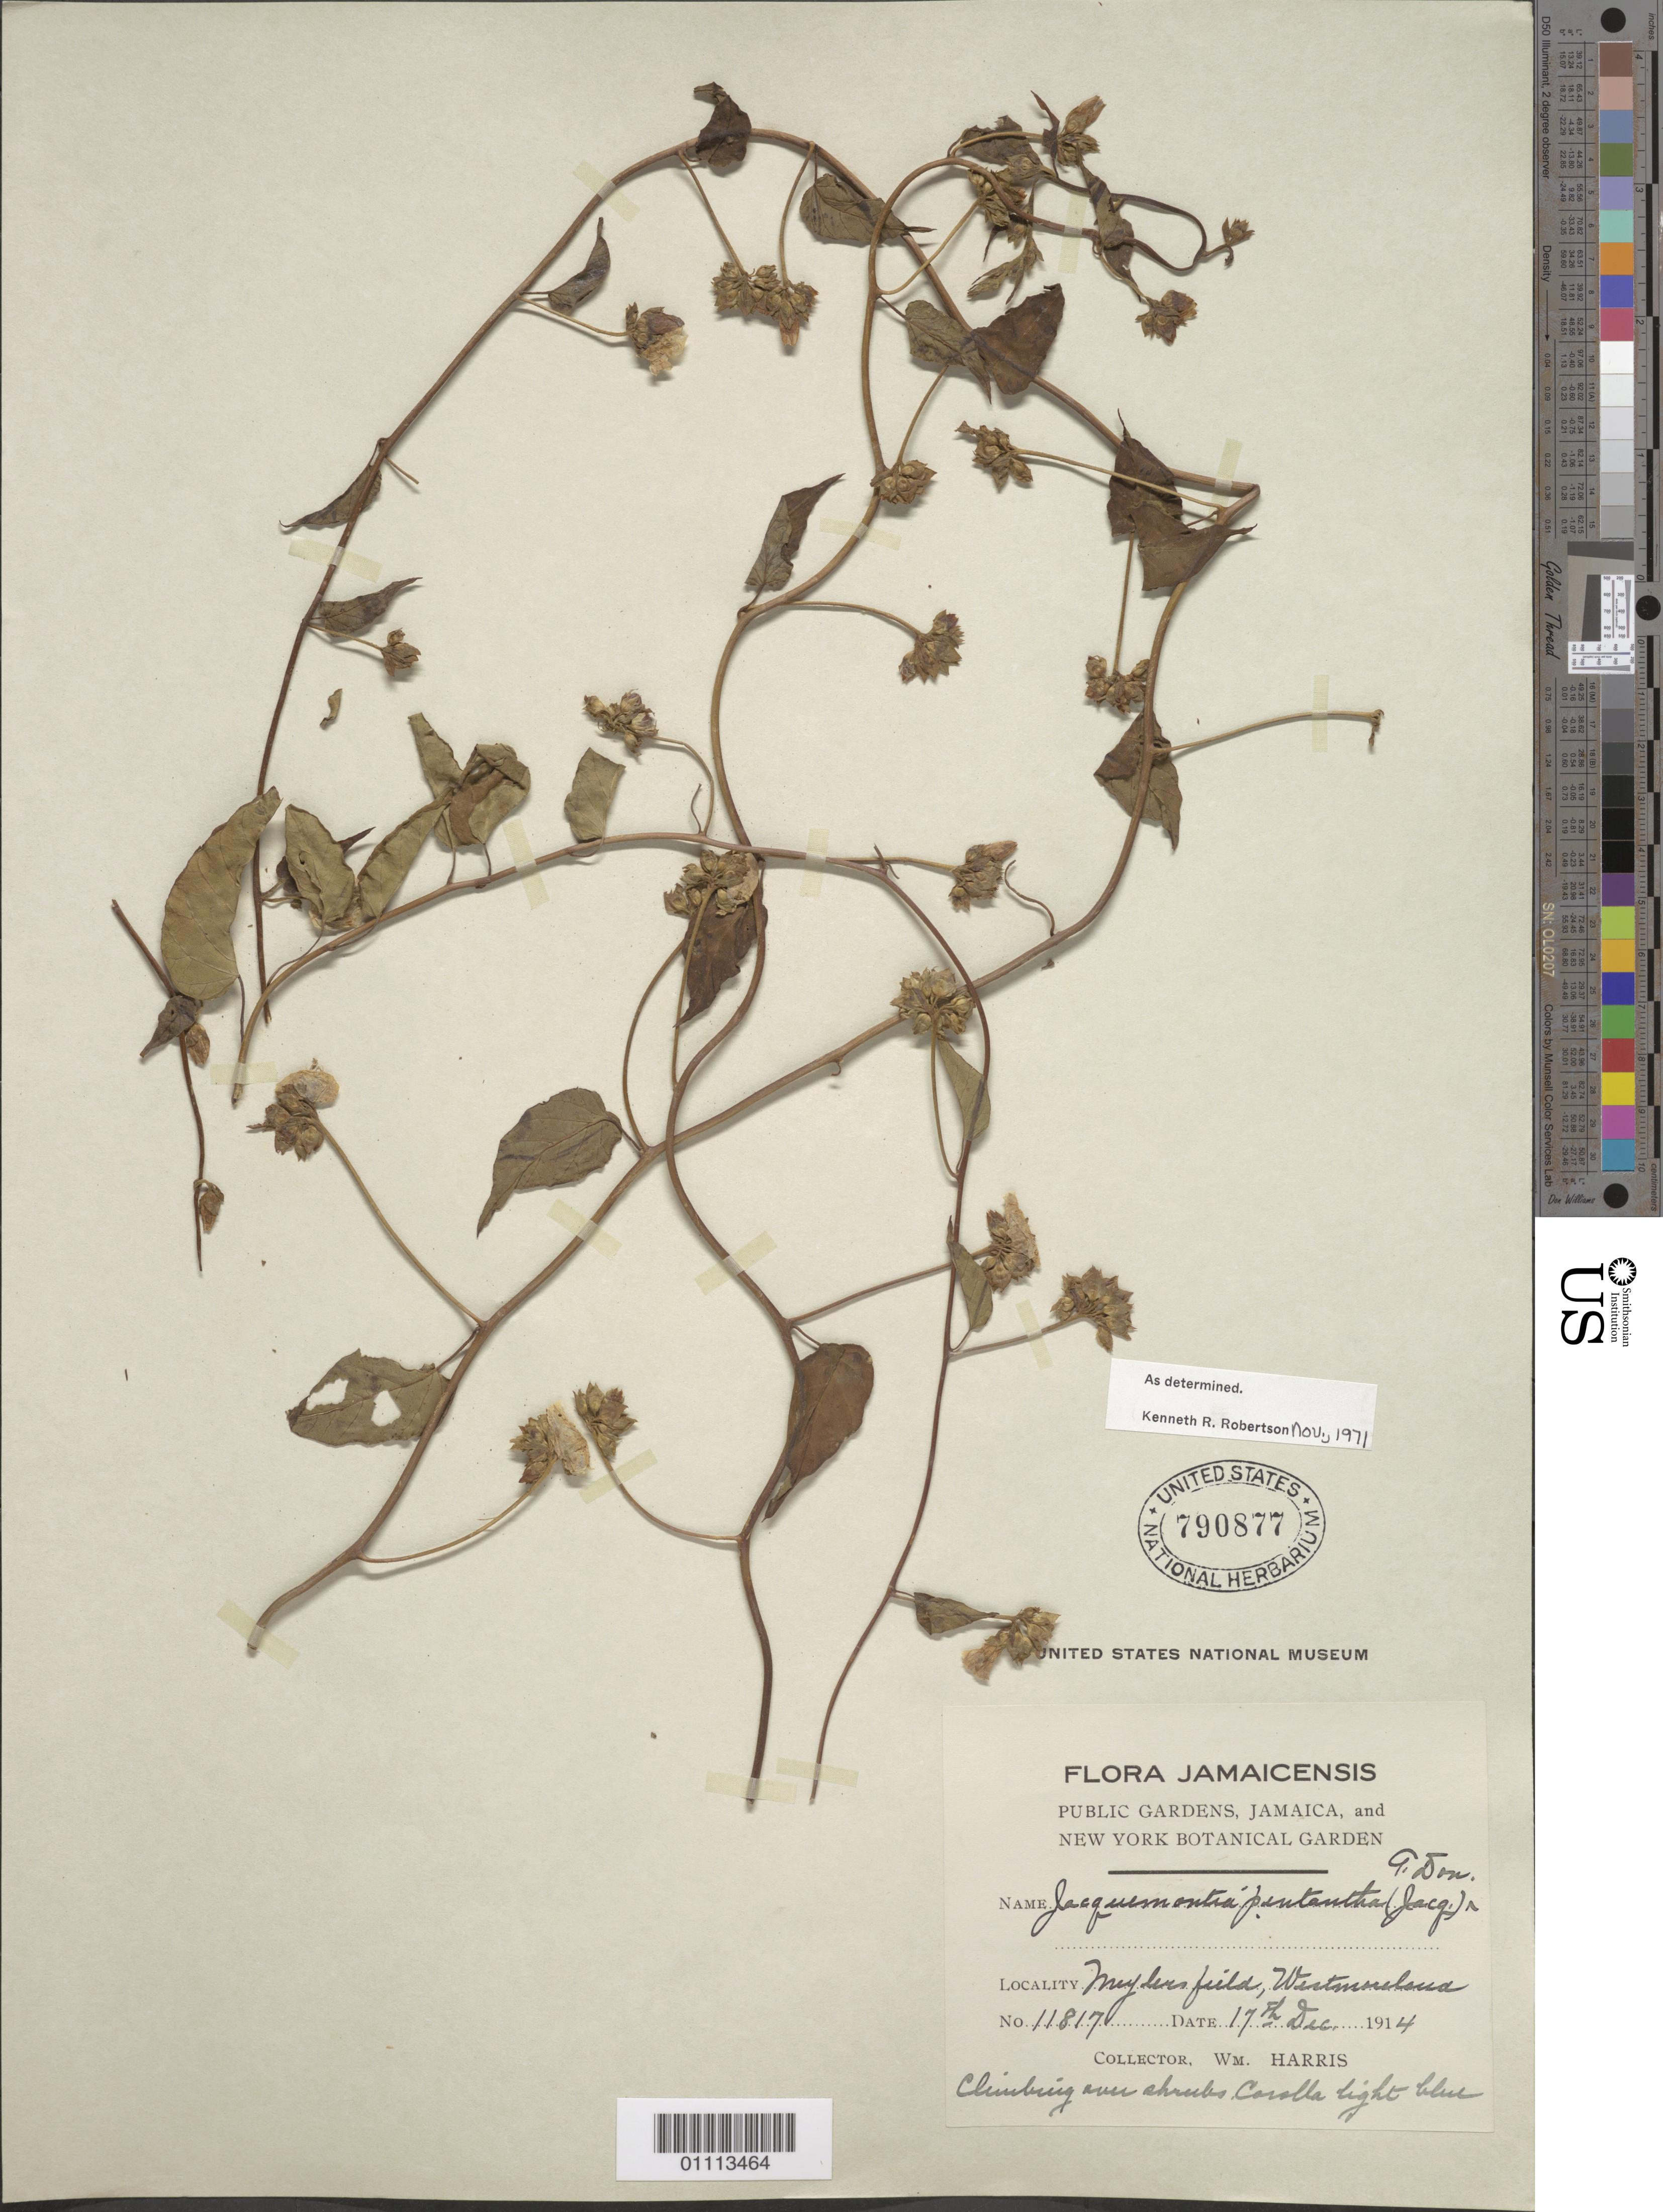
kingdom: Plantae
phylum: Tracheophyta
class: Magnoliopsida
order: Solanales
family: Convolvulaceae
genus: Jacquemontia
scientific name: Jacquemontia pentanthos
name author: (Jacq.) G. Don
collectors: W. Harris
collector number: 11817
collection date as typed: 17 Dec 1914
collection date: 1914-12-17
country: Jamaica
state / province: Westmoreland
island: Jamaica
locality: Naylors Field.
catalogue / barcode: US 790877